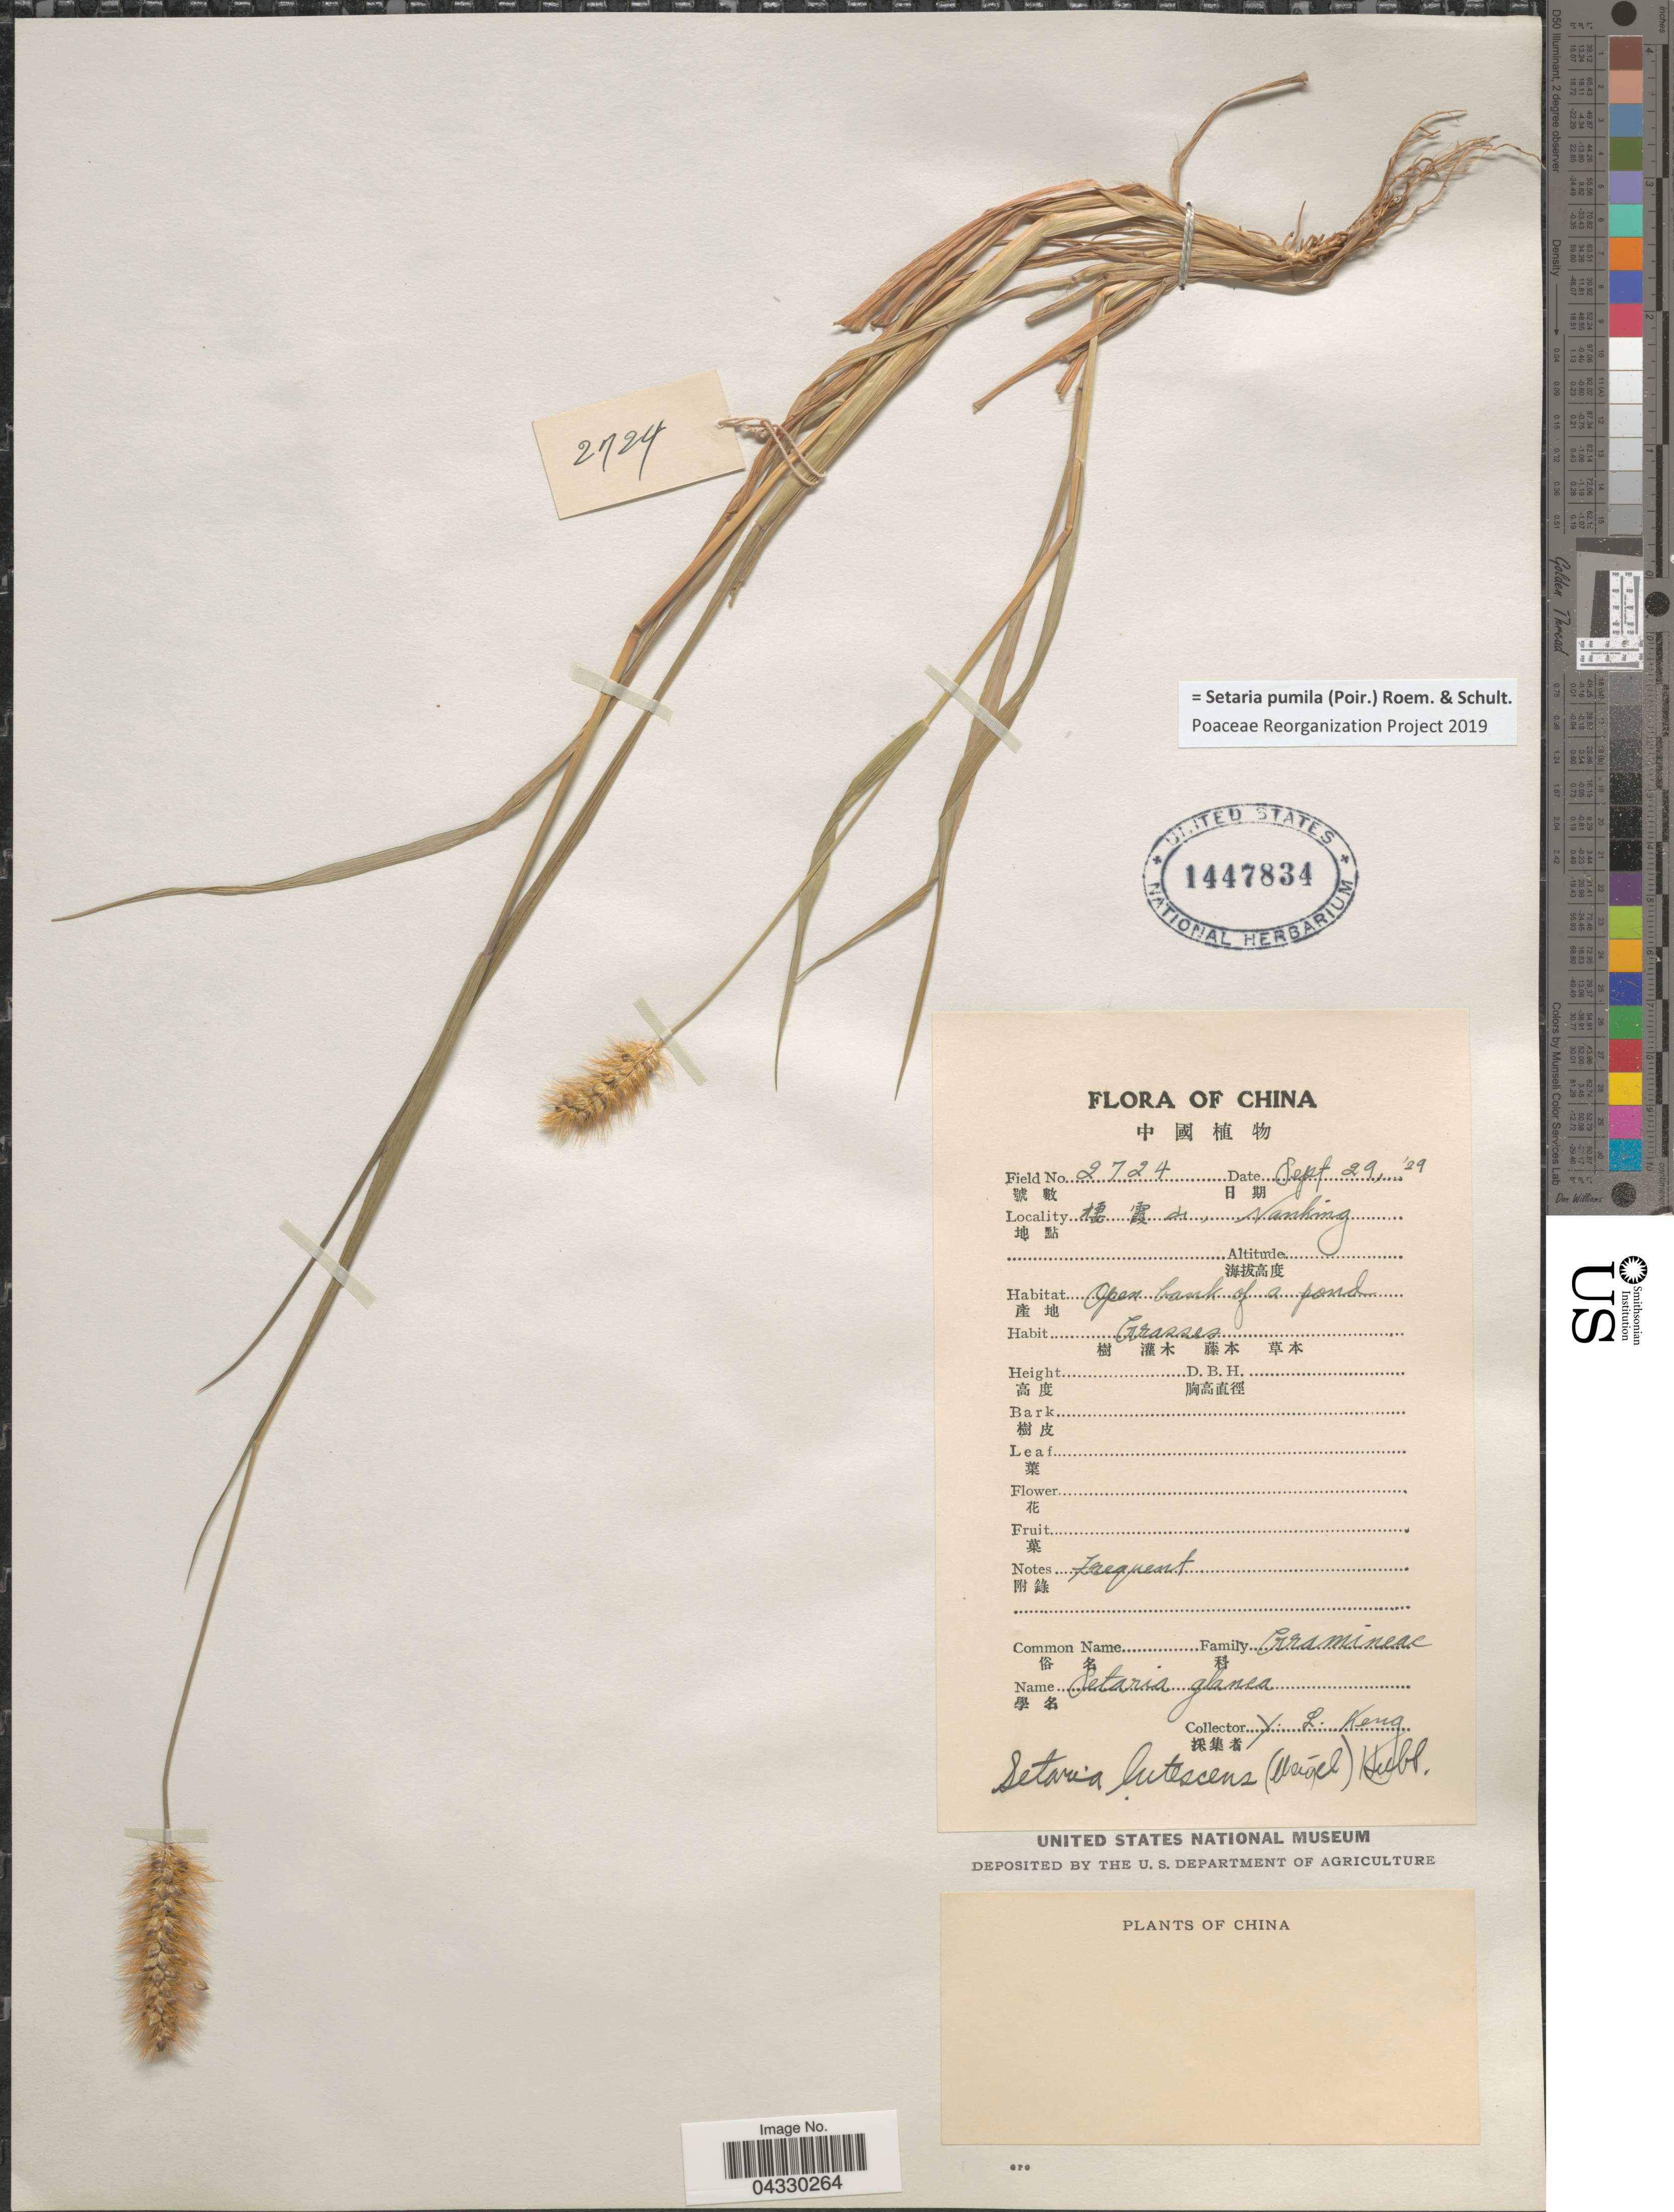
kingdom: Plantae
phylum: Tracheophyta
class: Liliopsida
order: Poales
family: Poaceae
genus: Setaria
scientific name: Setaria pumila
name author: (Poir.) Roem. & Schult.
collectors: Y. L. Keng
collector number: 2724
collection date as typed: Transcribed d/m/y: 29/9/29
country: China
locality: X. Nanking. Open bank of a pond. X.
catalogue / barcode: US 1447834